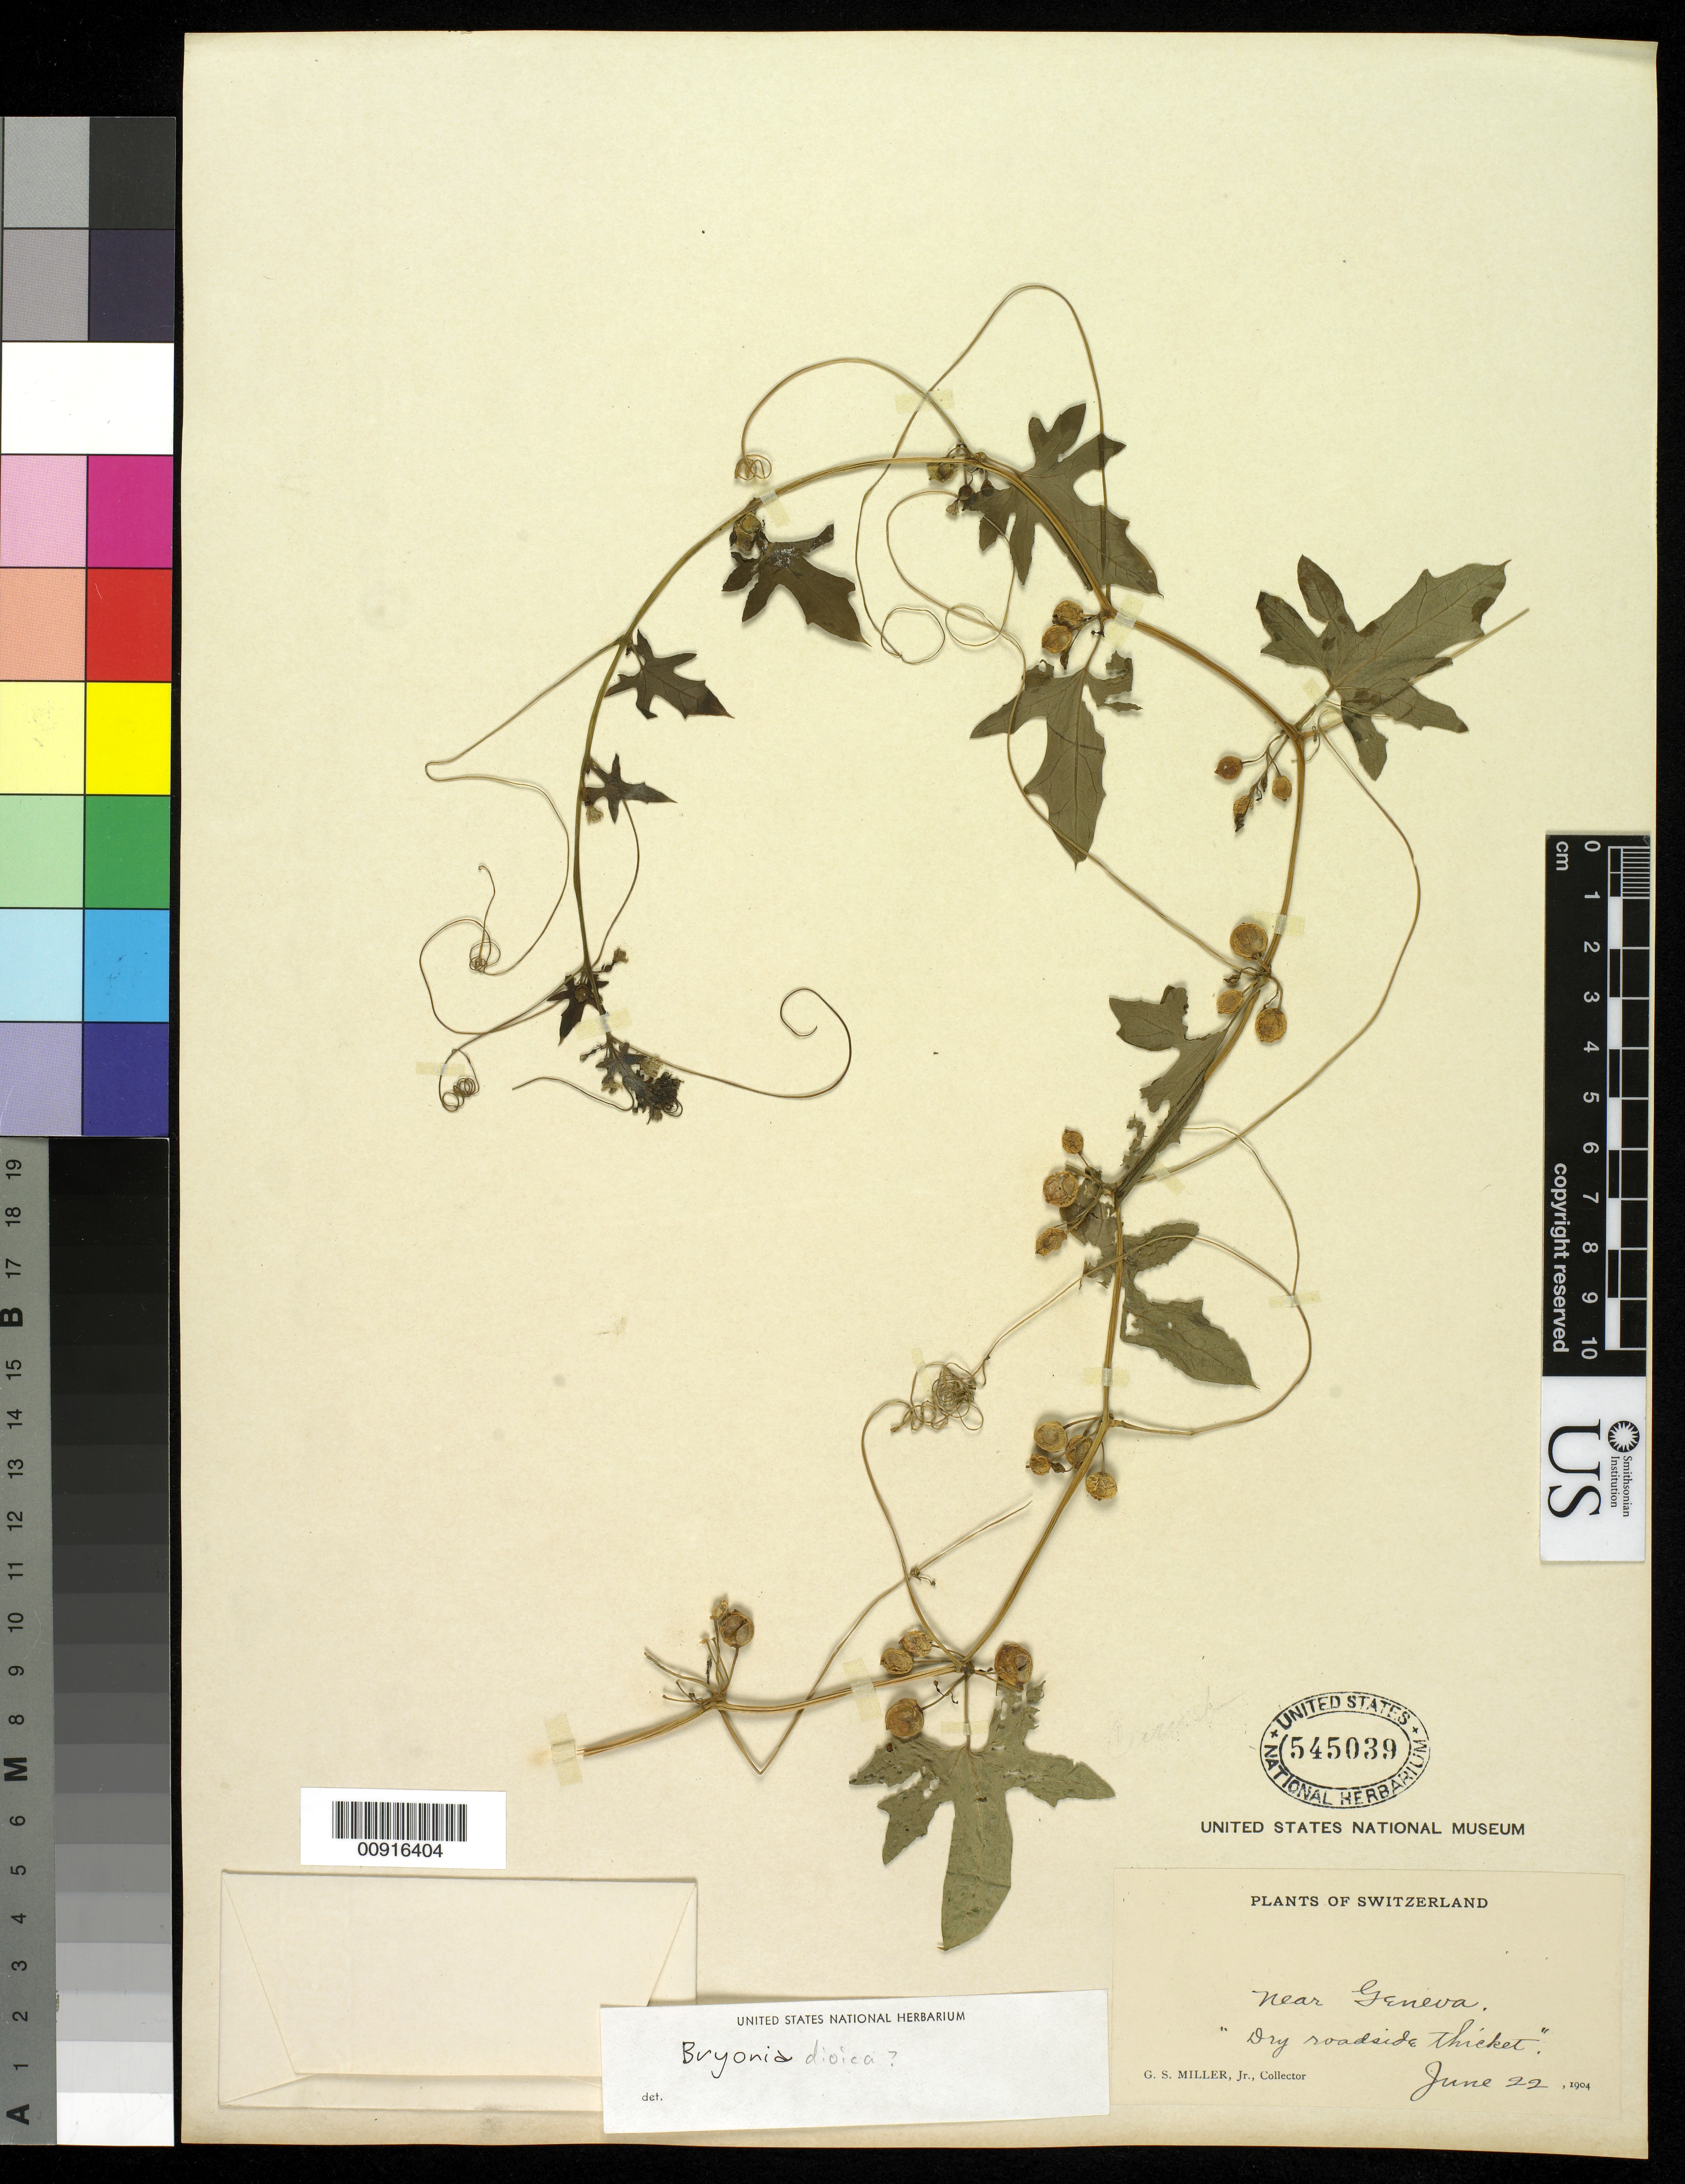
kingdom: Plantae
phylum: Tracheophyta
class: Magnoliopsida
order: Cucurbitales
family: Cucurbitaceae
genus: Bryonia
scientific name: Bryonia dioica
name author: Jacq.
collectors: G. S. Miller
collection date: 1904-06-22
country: Switzerland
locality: near Geneva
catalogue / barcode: US 545039